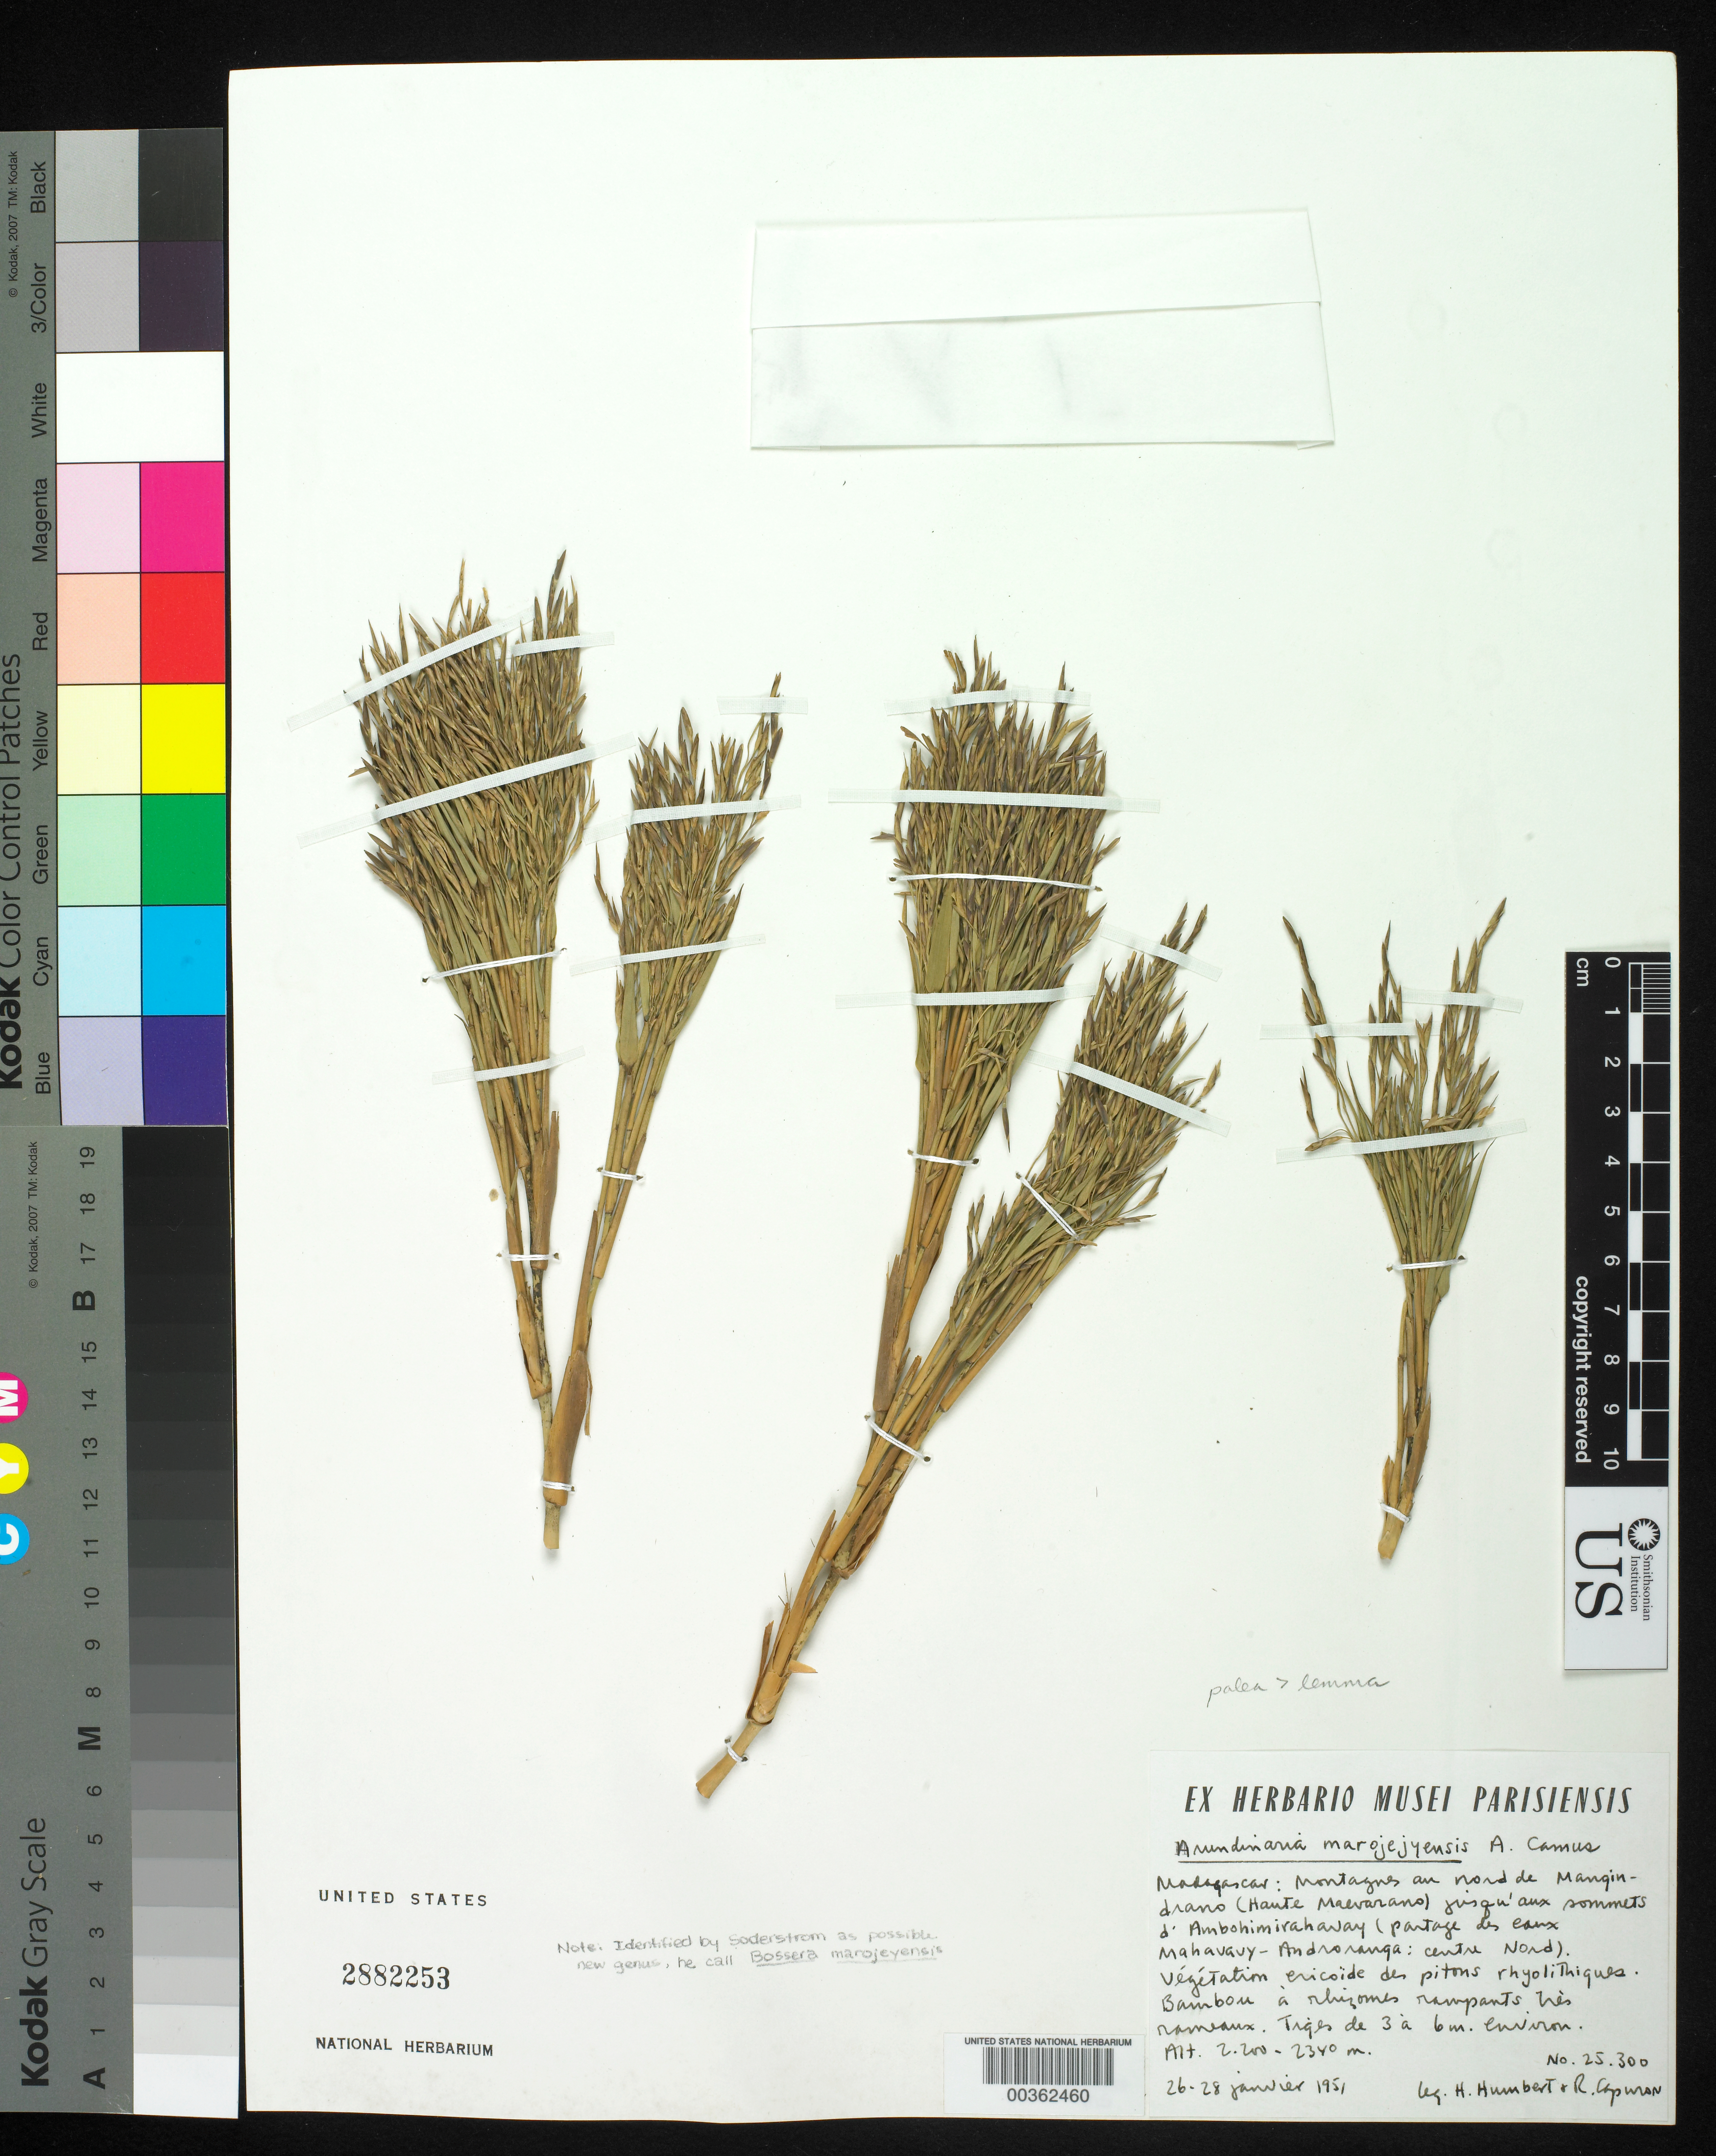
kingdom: Plantae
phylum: Tracheophyta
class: Liliopsida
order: Poales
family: Poaceae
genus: Arundinaria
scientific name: Arundinaria marojejyensis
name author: A. Camus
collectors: H. Humbert & R. P. Capuron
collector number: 25300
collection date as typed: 26 Jan 1951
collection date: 1951-01-26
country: Madagascar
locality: Montagnes au nord de mangindrano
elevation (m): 2200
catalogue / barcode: US 2882253